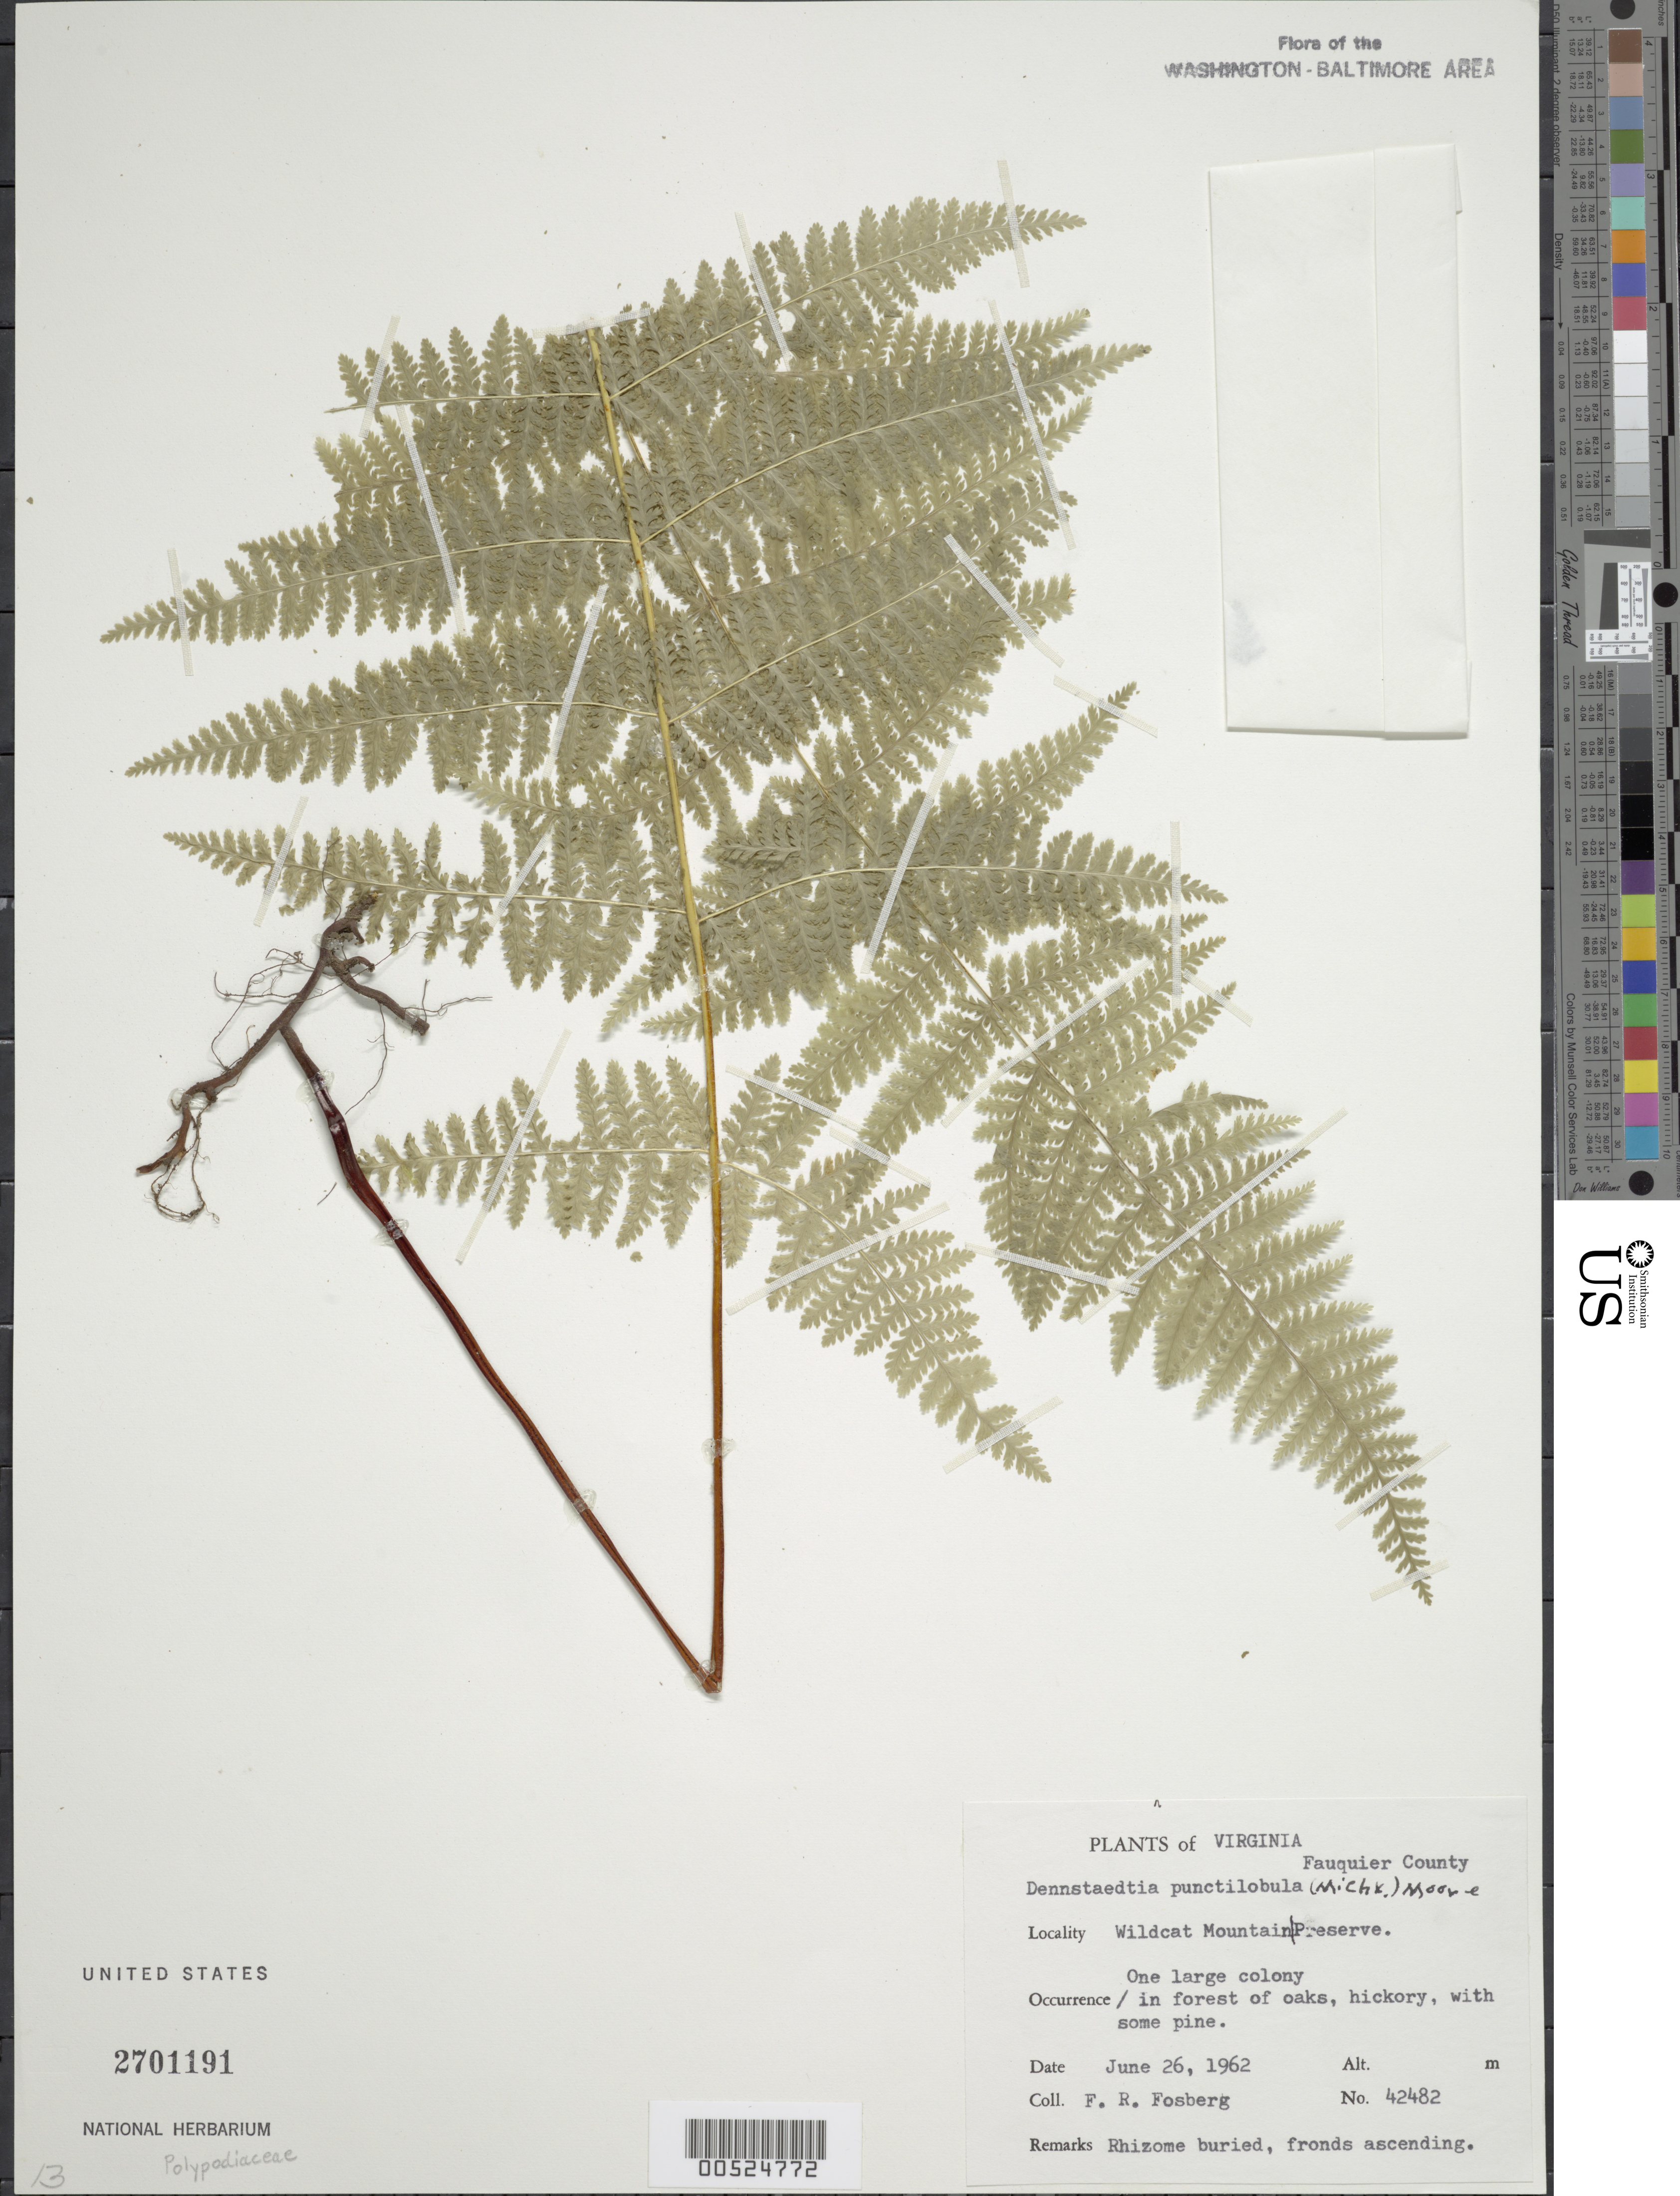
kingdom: Plantae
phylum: Tracheophyta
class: Polypodiopsida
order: Polypodiales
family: Dennstaedtiaceae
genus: Dennstaedtia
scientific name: Dennstaedtia punctilobula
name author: (Michx.) T. Moore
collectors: F. R. Fosberg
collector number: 42482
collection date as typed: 26 Jun 1962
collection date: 1962-06-26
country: United States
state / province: Virginia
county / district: Fauquier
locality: Wildcat Mountain Preserve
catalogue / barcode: US 2701191